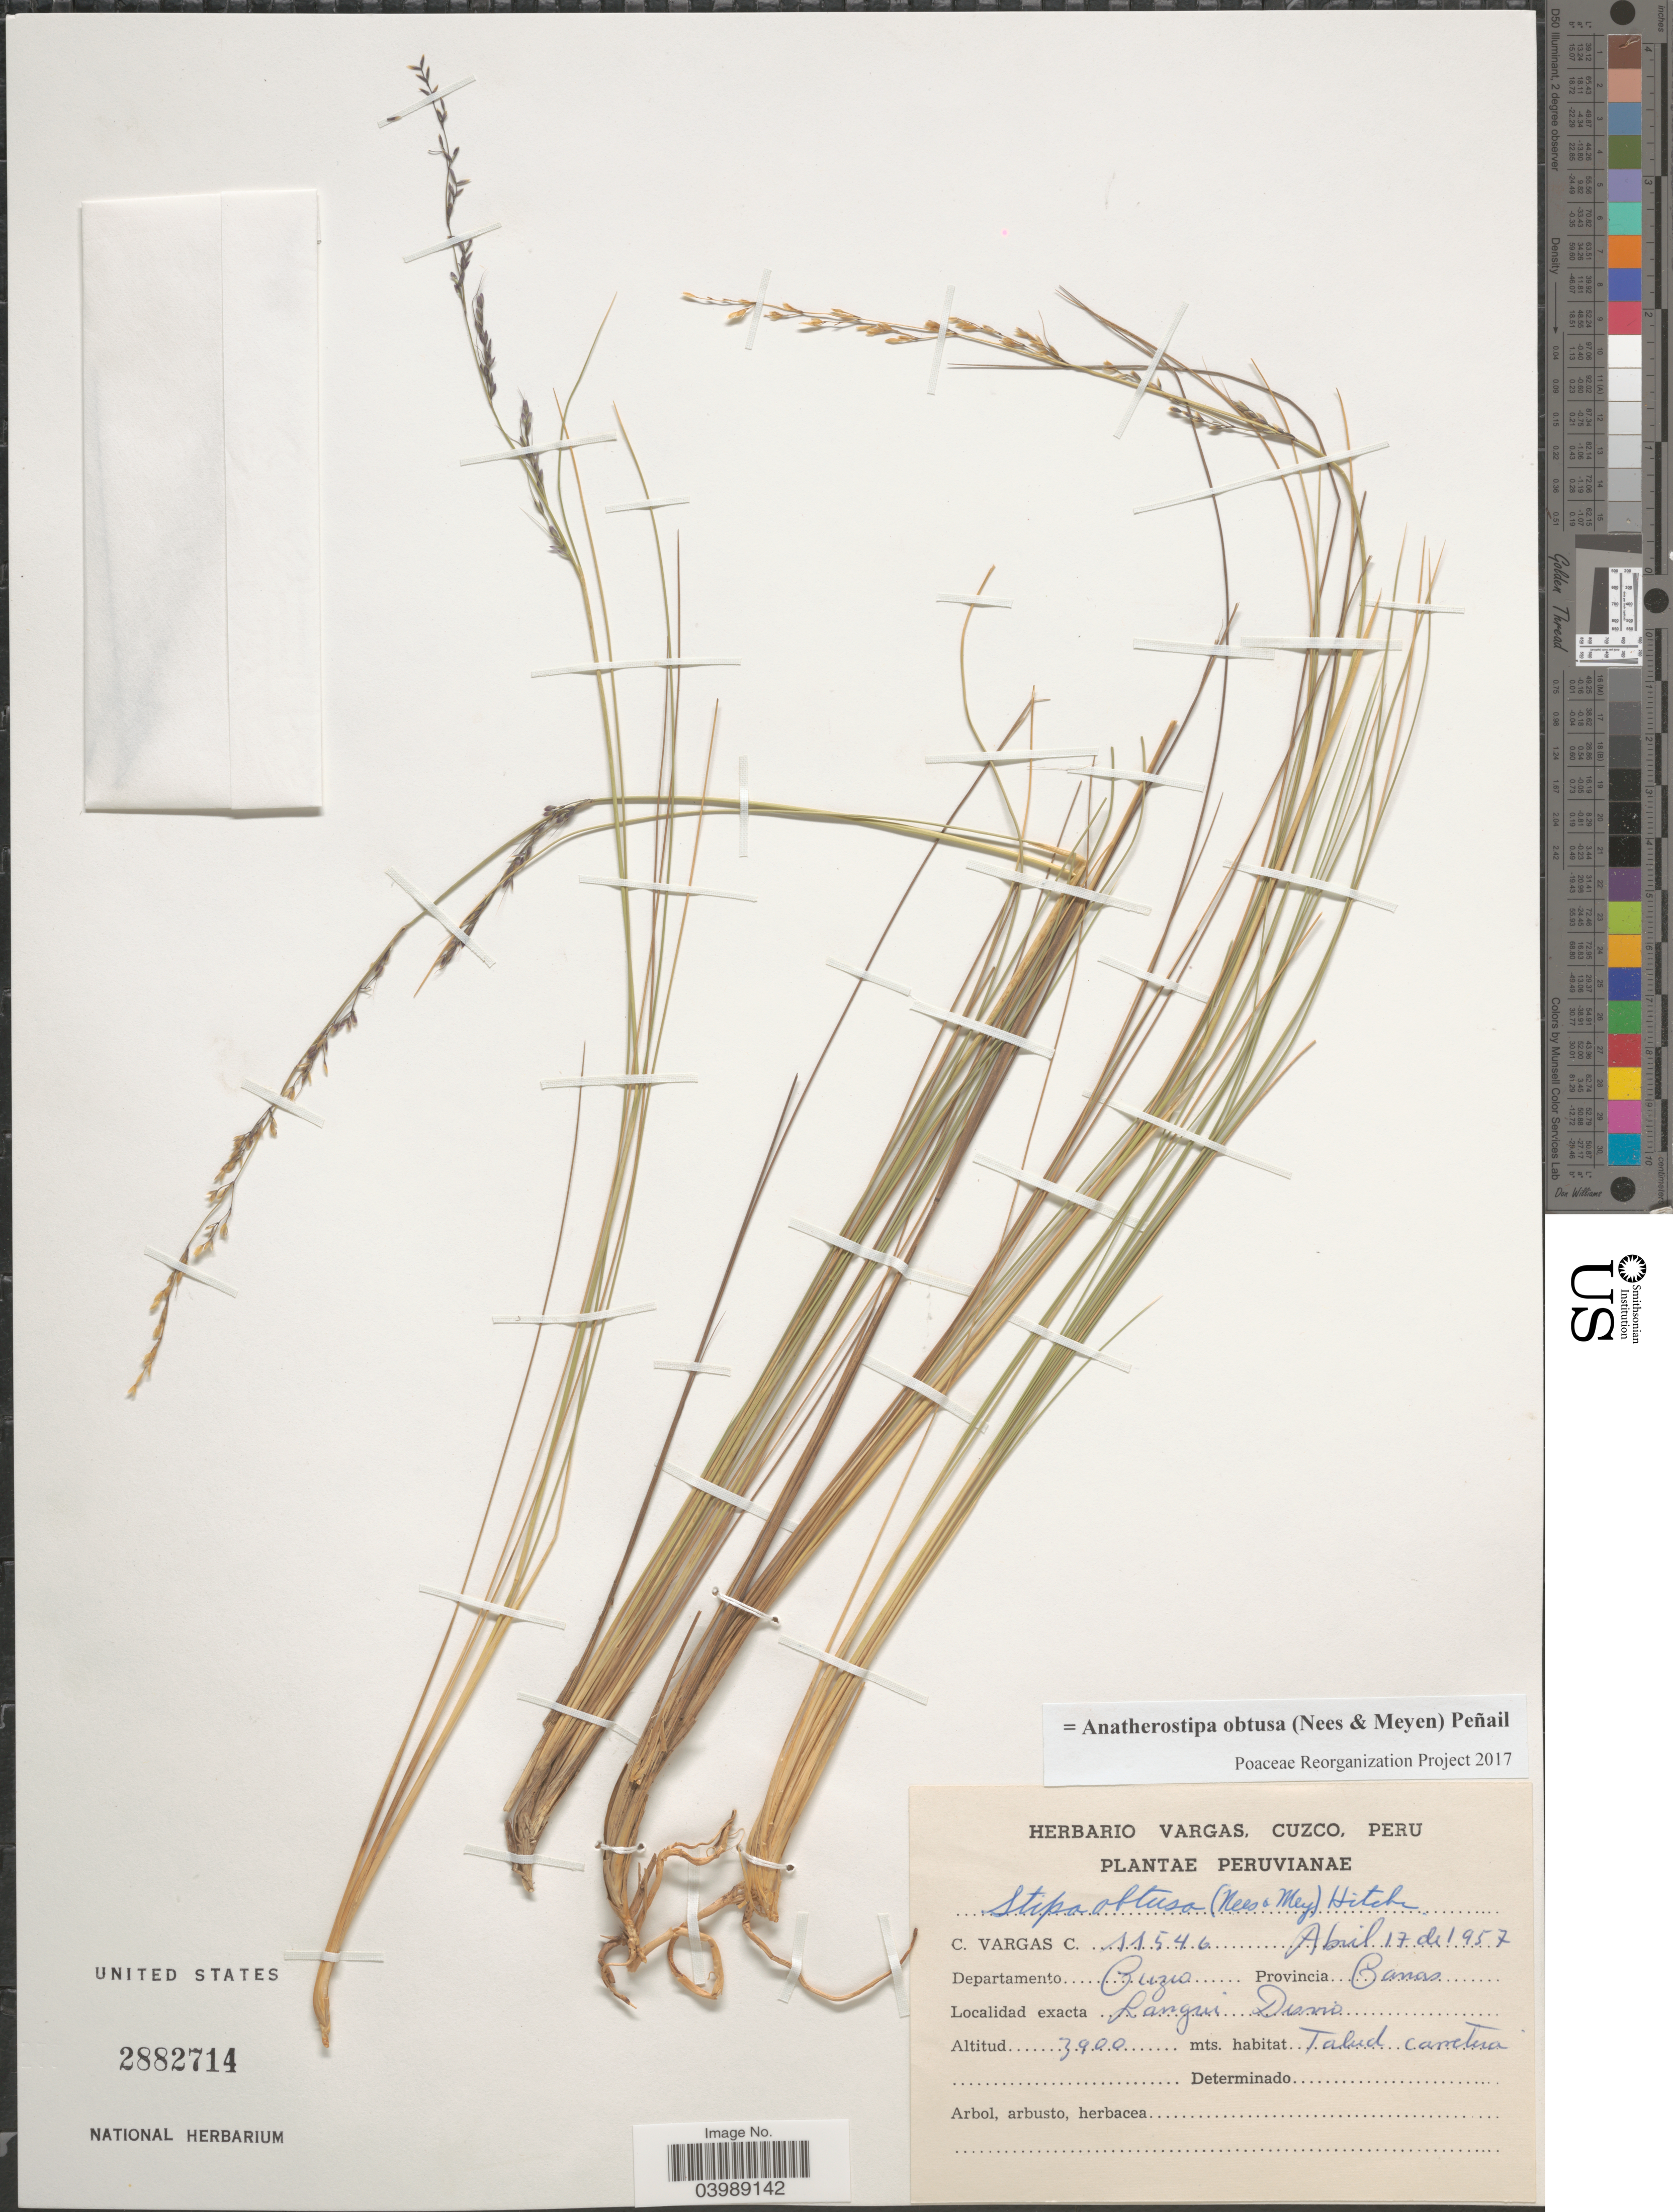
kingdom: Plantae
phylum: Tracheophyta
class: Liliopsida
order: Poales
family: Poaceae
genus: Anatherostipa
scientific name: Anatherostipa obtusa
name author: (Nees & Meyen) Peñailillo B.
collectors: C. Vargas Calderón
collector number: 11546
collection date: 1957-04-17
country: Peru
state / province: Cusco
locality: Langui Desvio, Provincia Canas, Departamento Cuzco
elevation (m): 3900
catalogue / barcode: US 2882714